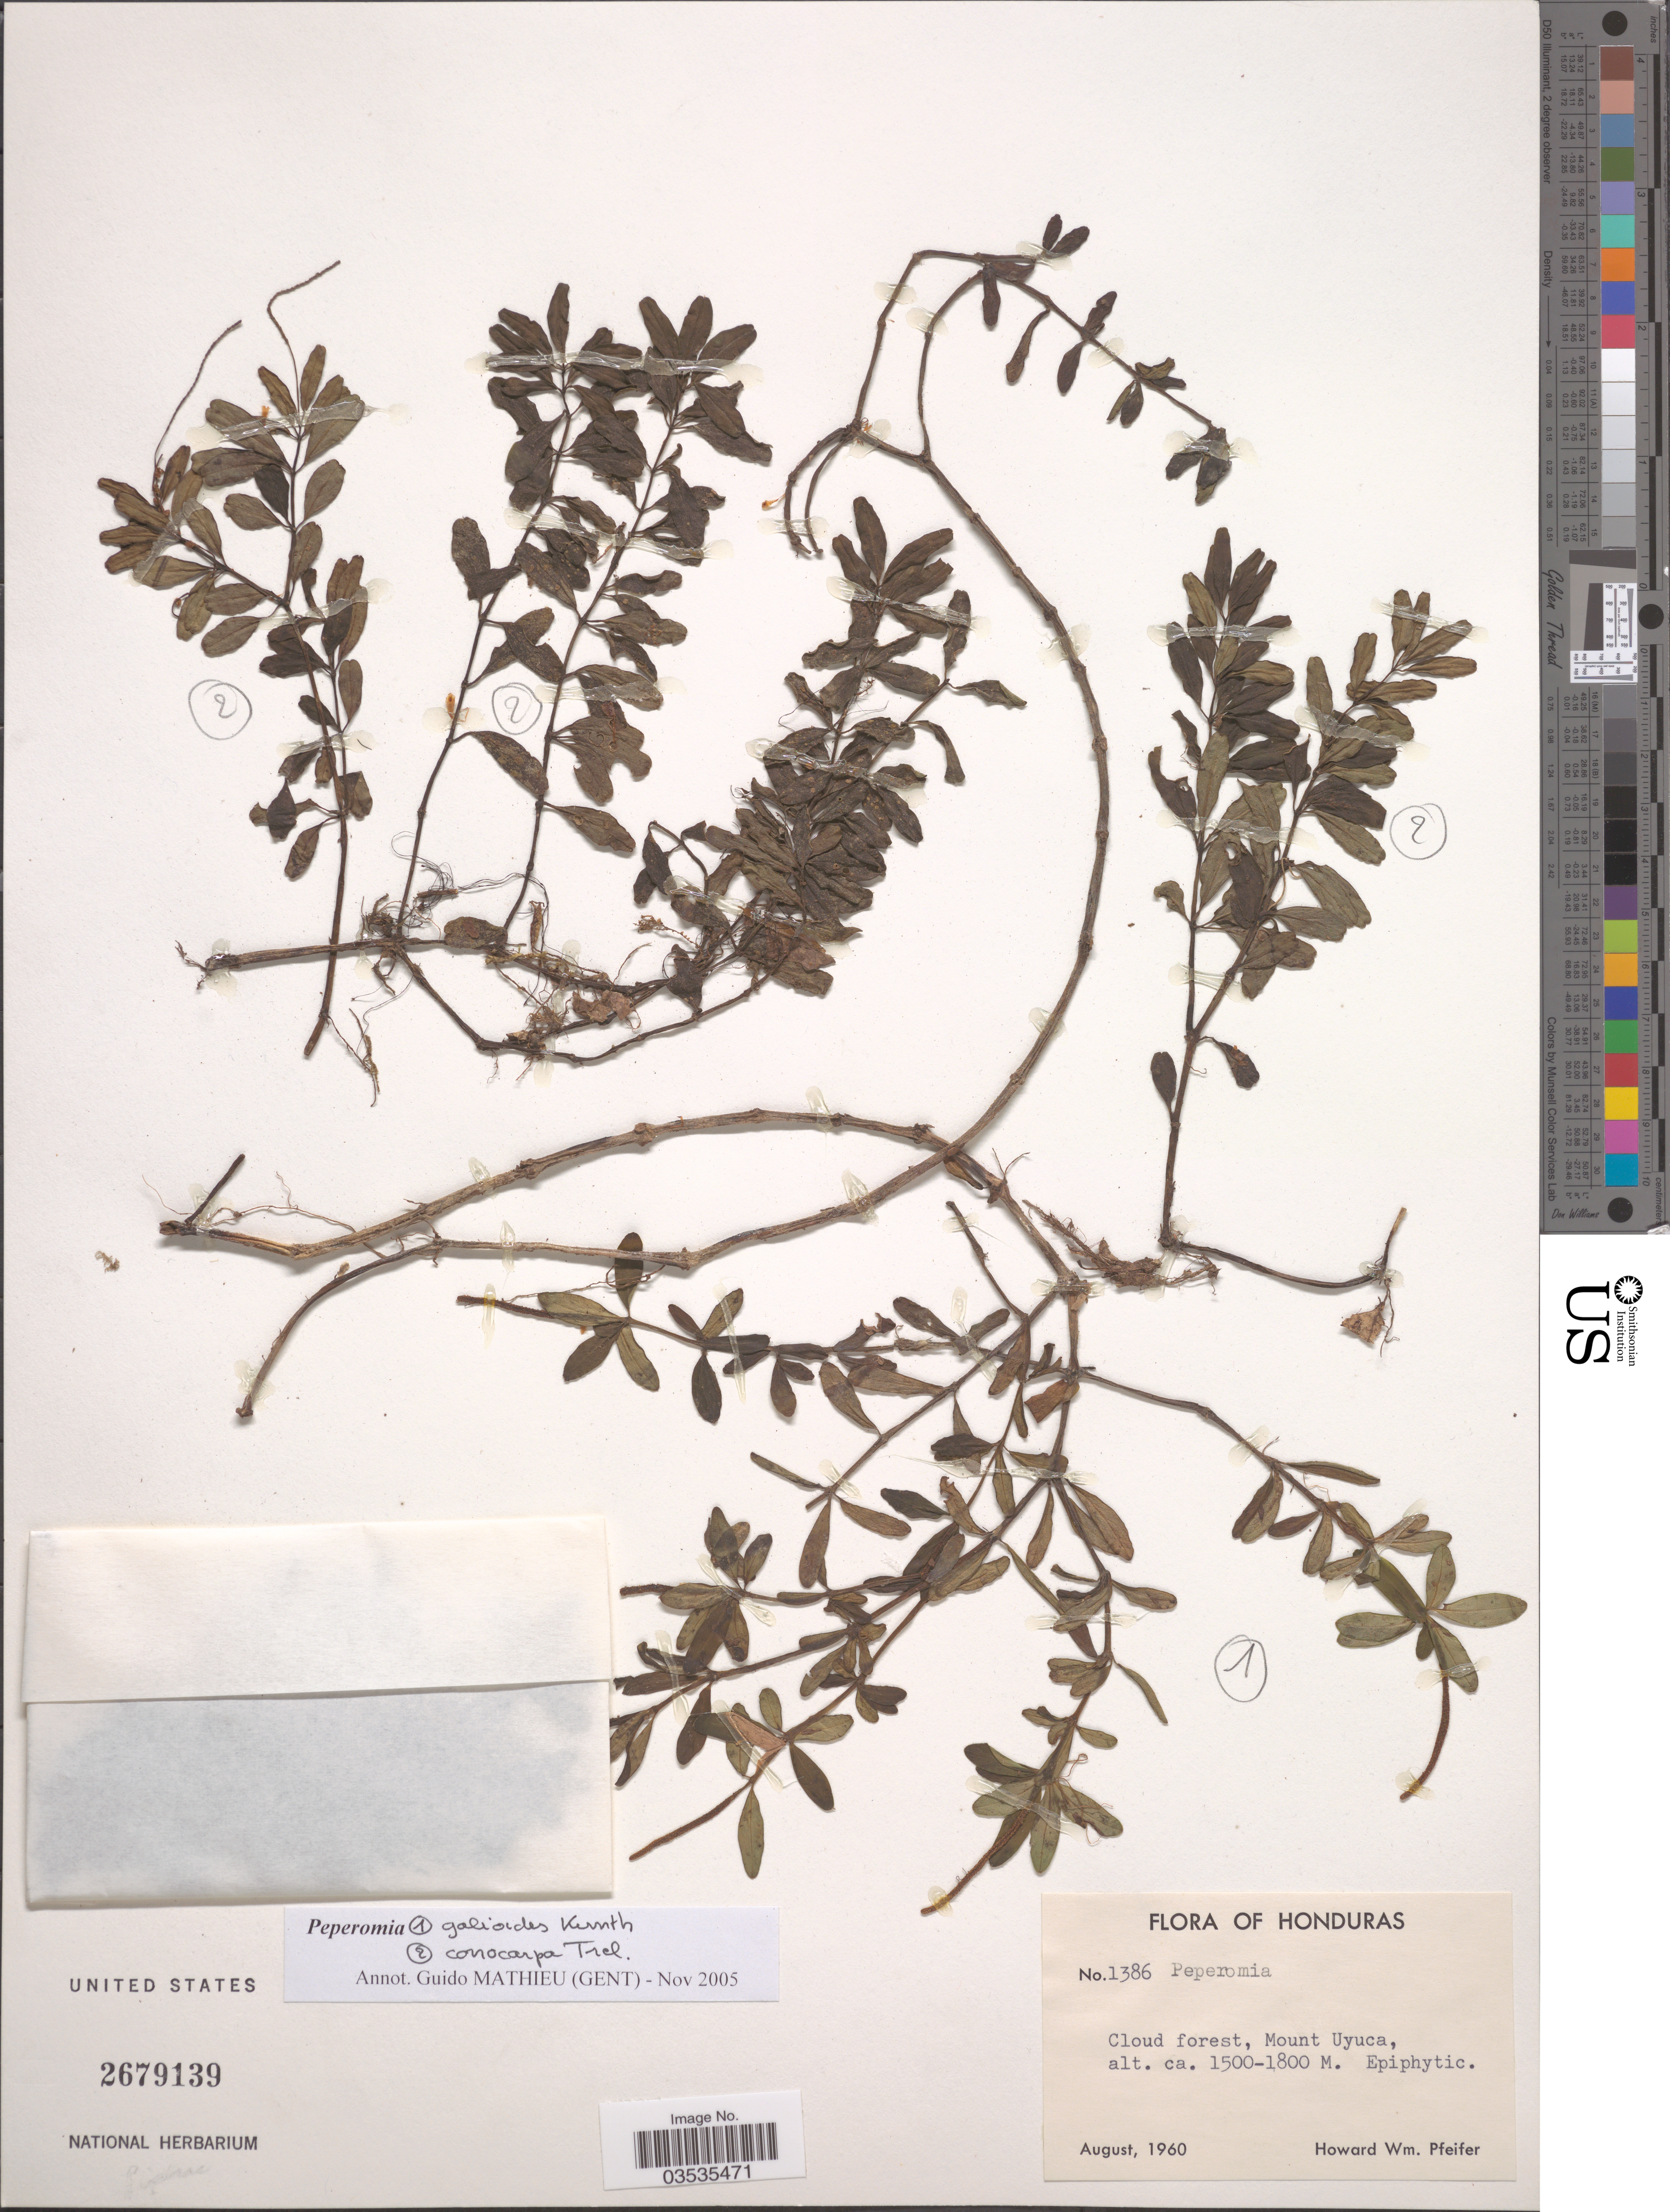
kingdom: Plantae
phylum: Tracheophyta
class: Magnoliopsida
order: Piperales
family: Piperaceae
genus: Peperomia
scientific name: Peperomia conocarpa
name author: Trel. in Yunck.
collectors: H. W. Pfeifer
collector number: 1386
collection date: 1960-08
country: Honduras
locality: Cloud forest, Mount Uyuca.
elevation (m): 1500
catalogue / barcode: US 2679139